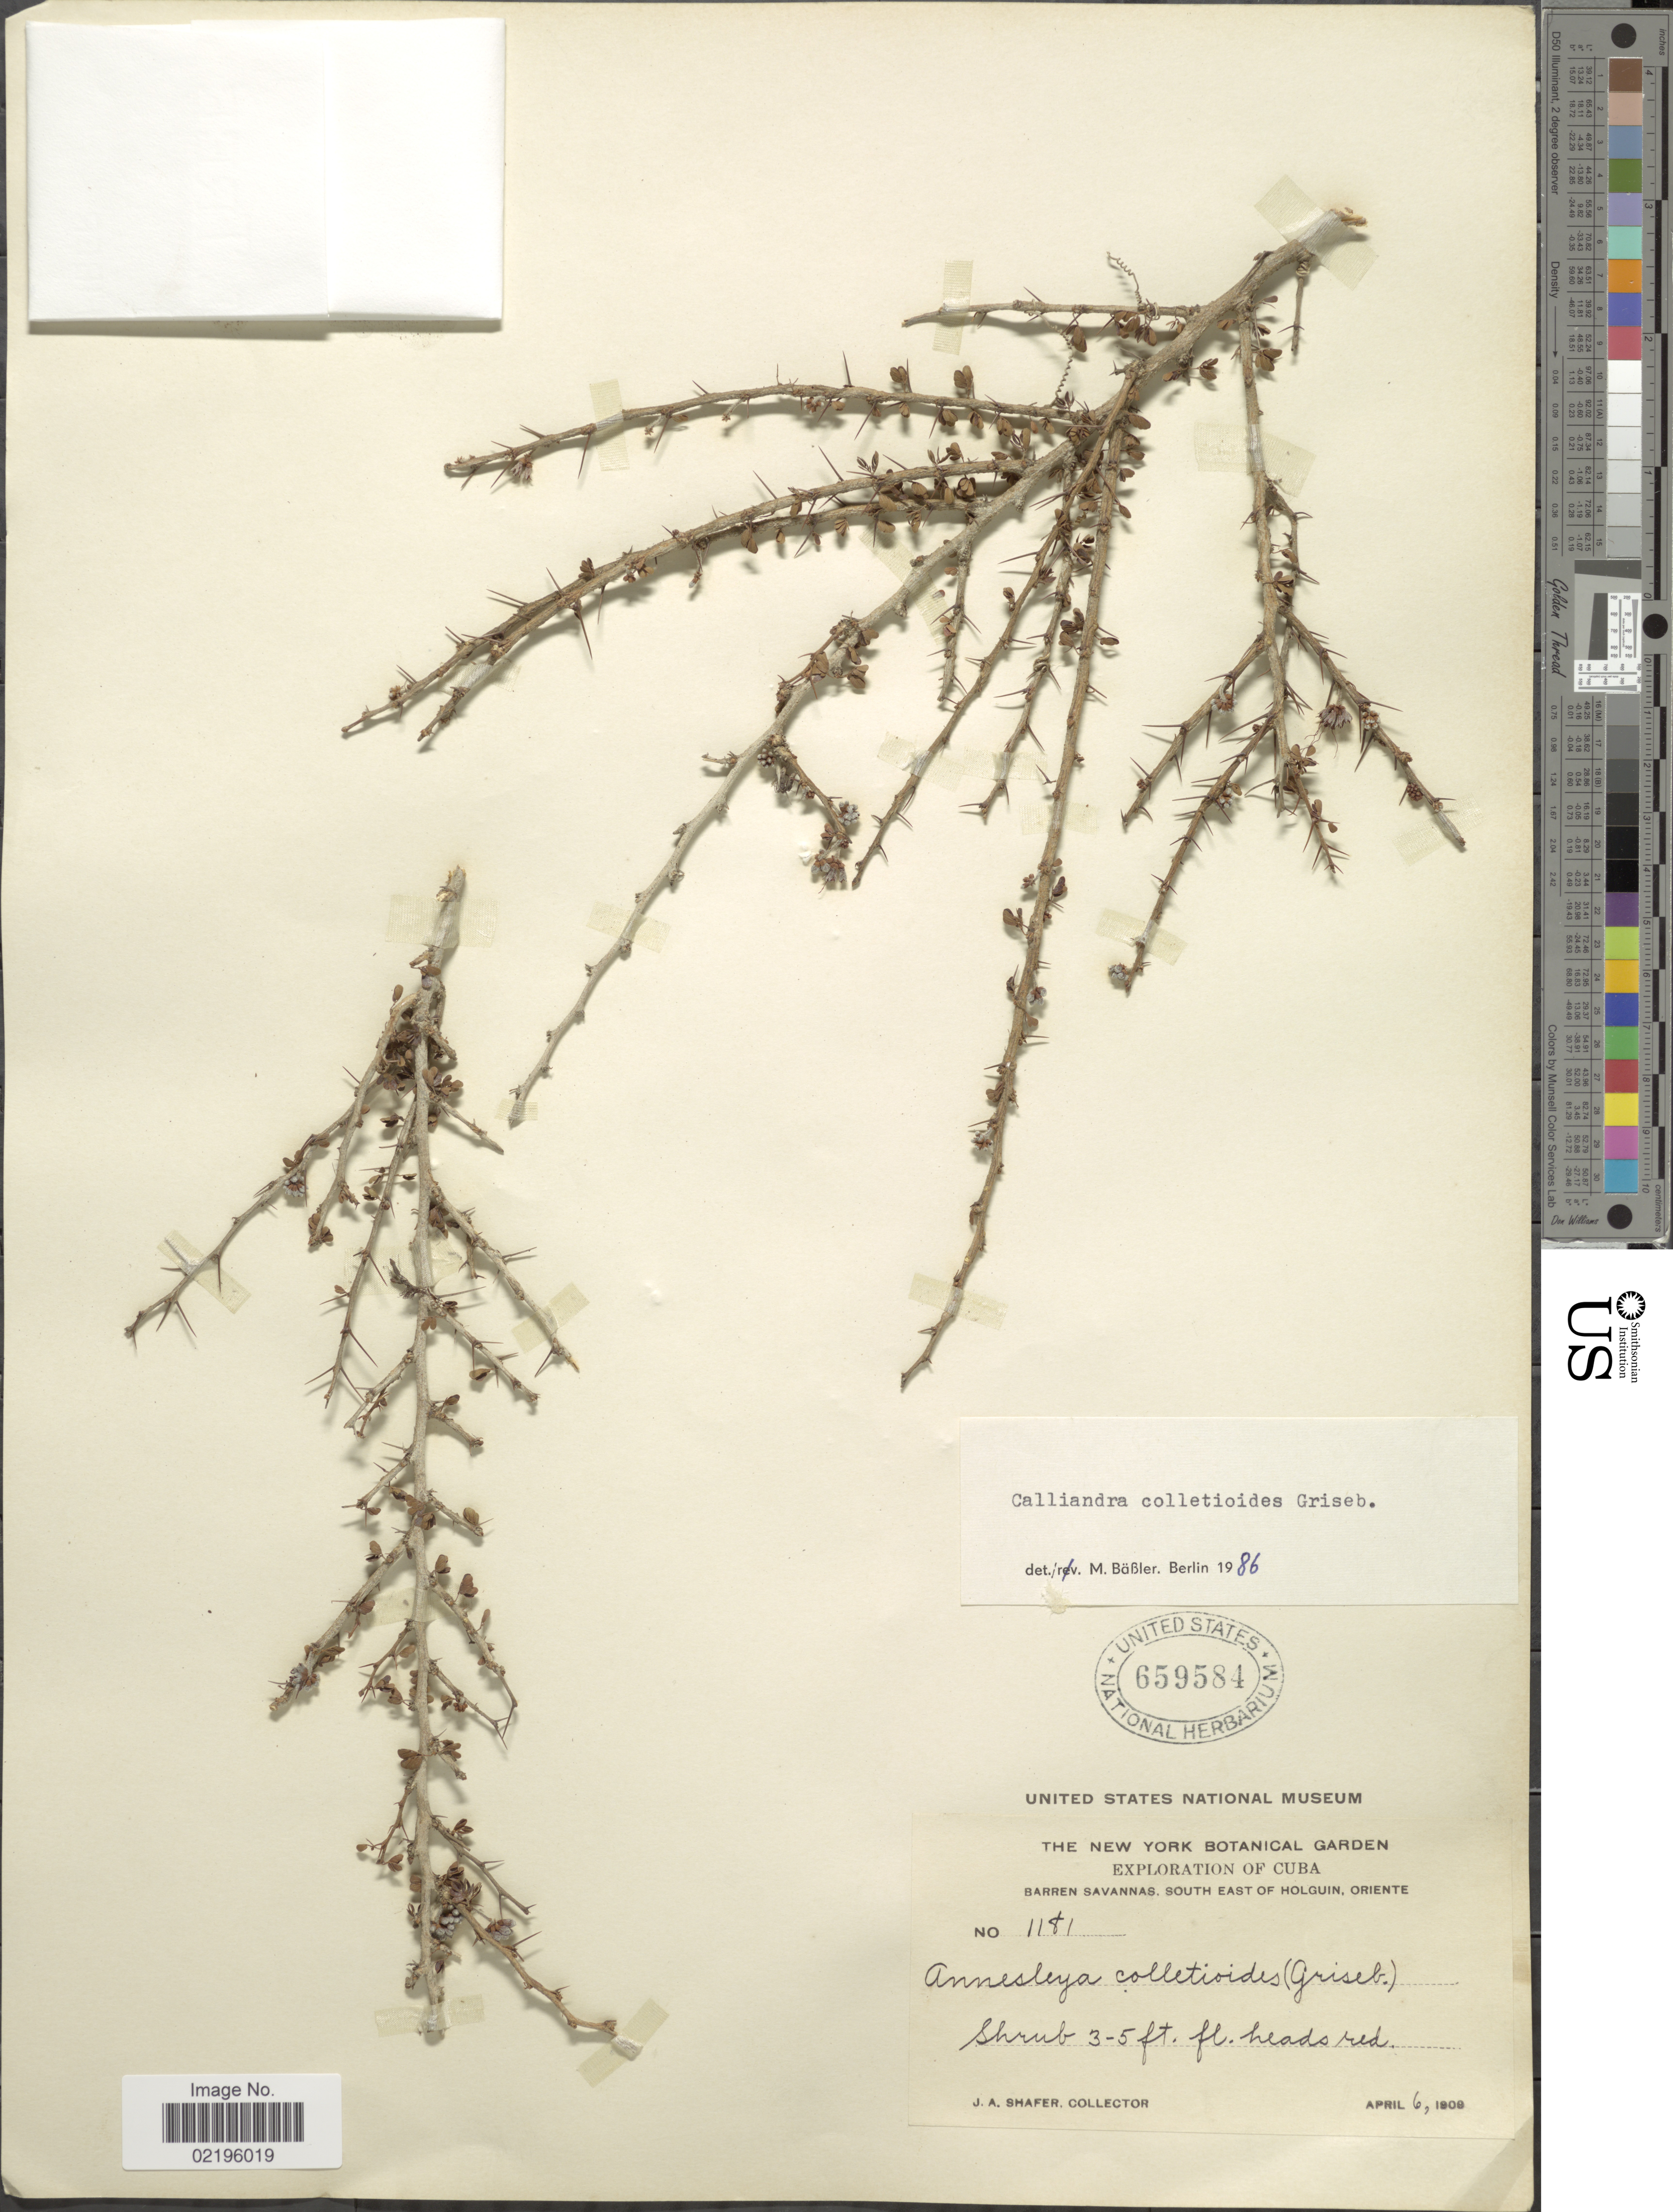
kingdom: Plantae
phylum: Tracheophyta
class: Magnoliopsida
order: Fabales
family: Fabaceae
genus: Calliandra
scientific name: Calliandra colletioides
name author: Griseb.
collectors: J. A. Shafer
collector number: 1181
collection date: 1909-04-06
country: Cuba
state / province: Oriente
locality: Barren savannas, south east of Holguin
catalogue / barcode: US 659584